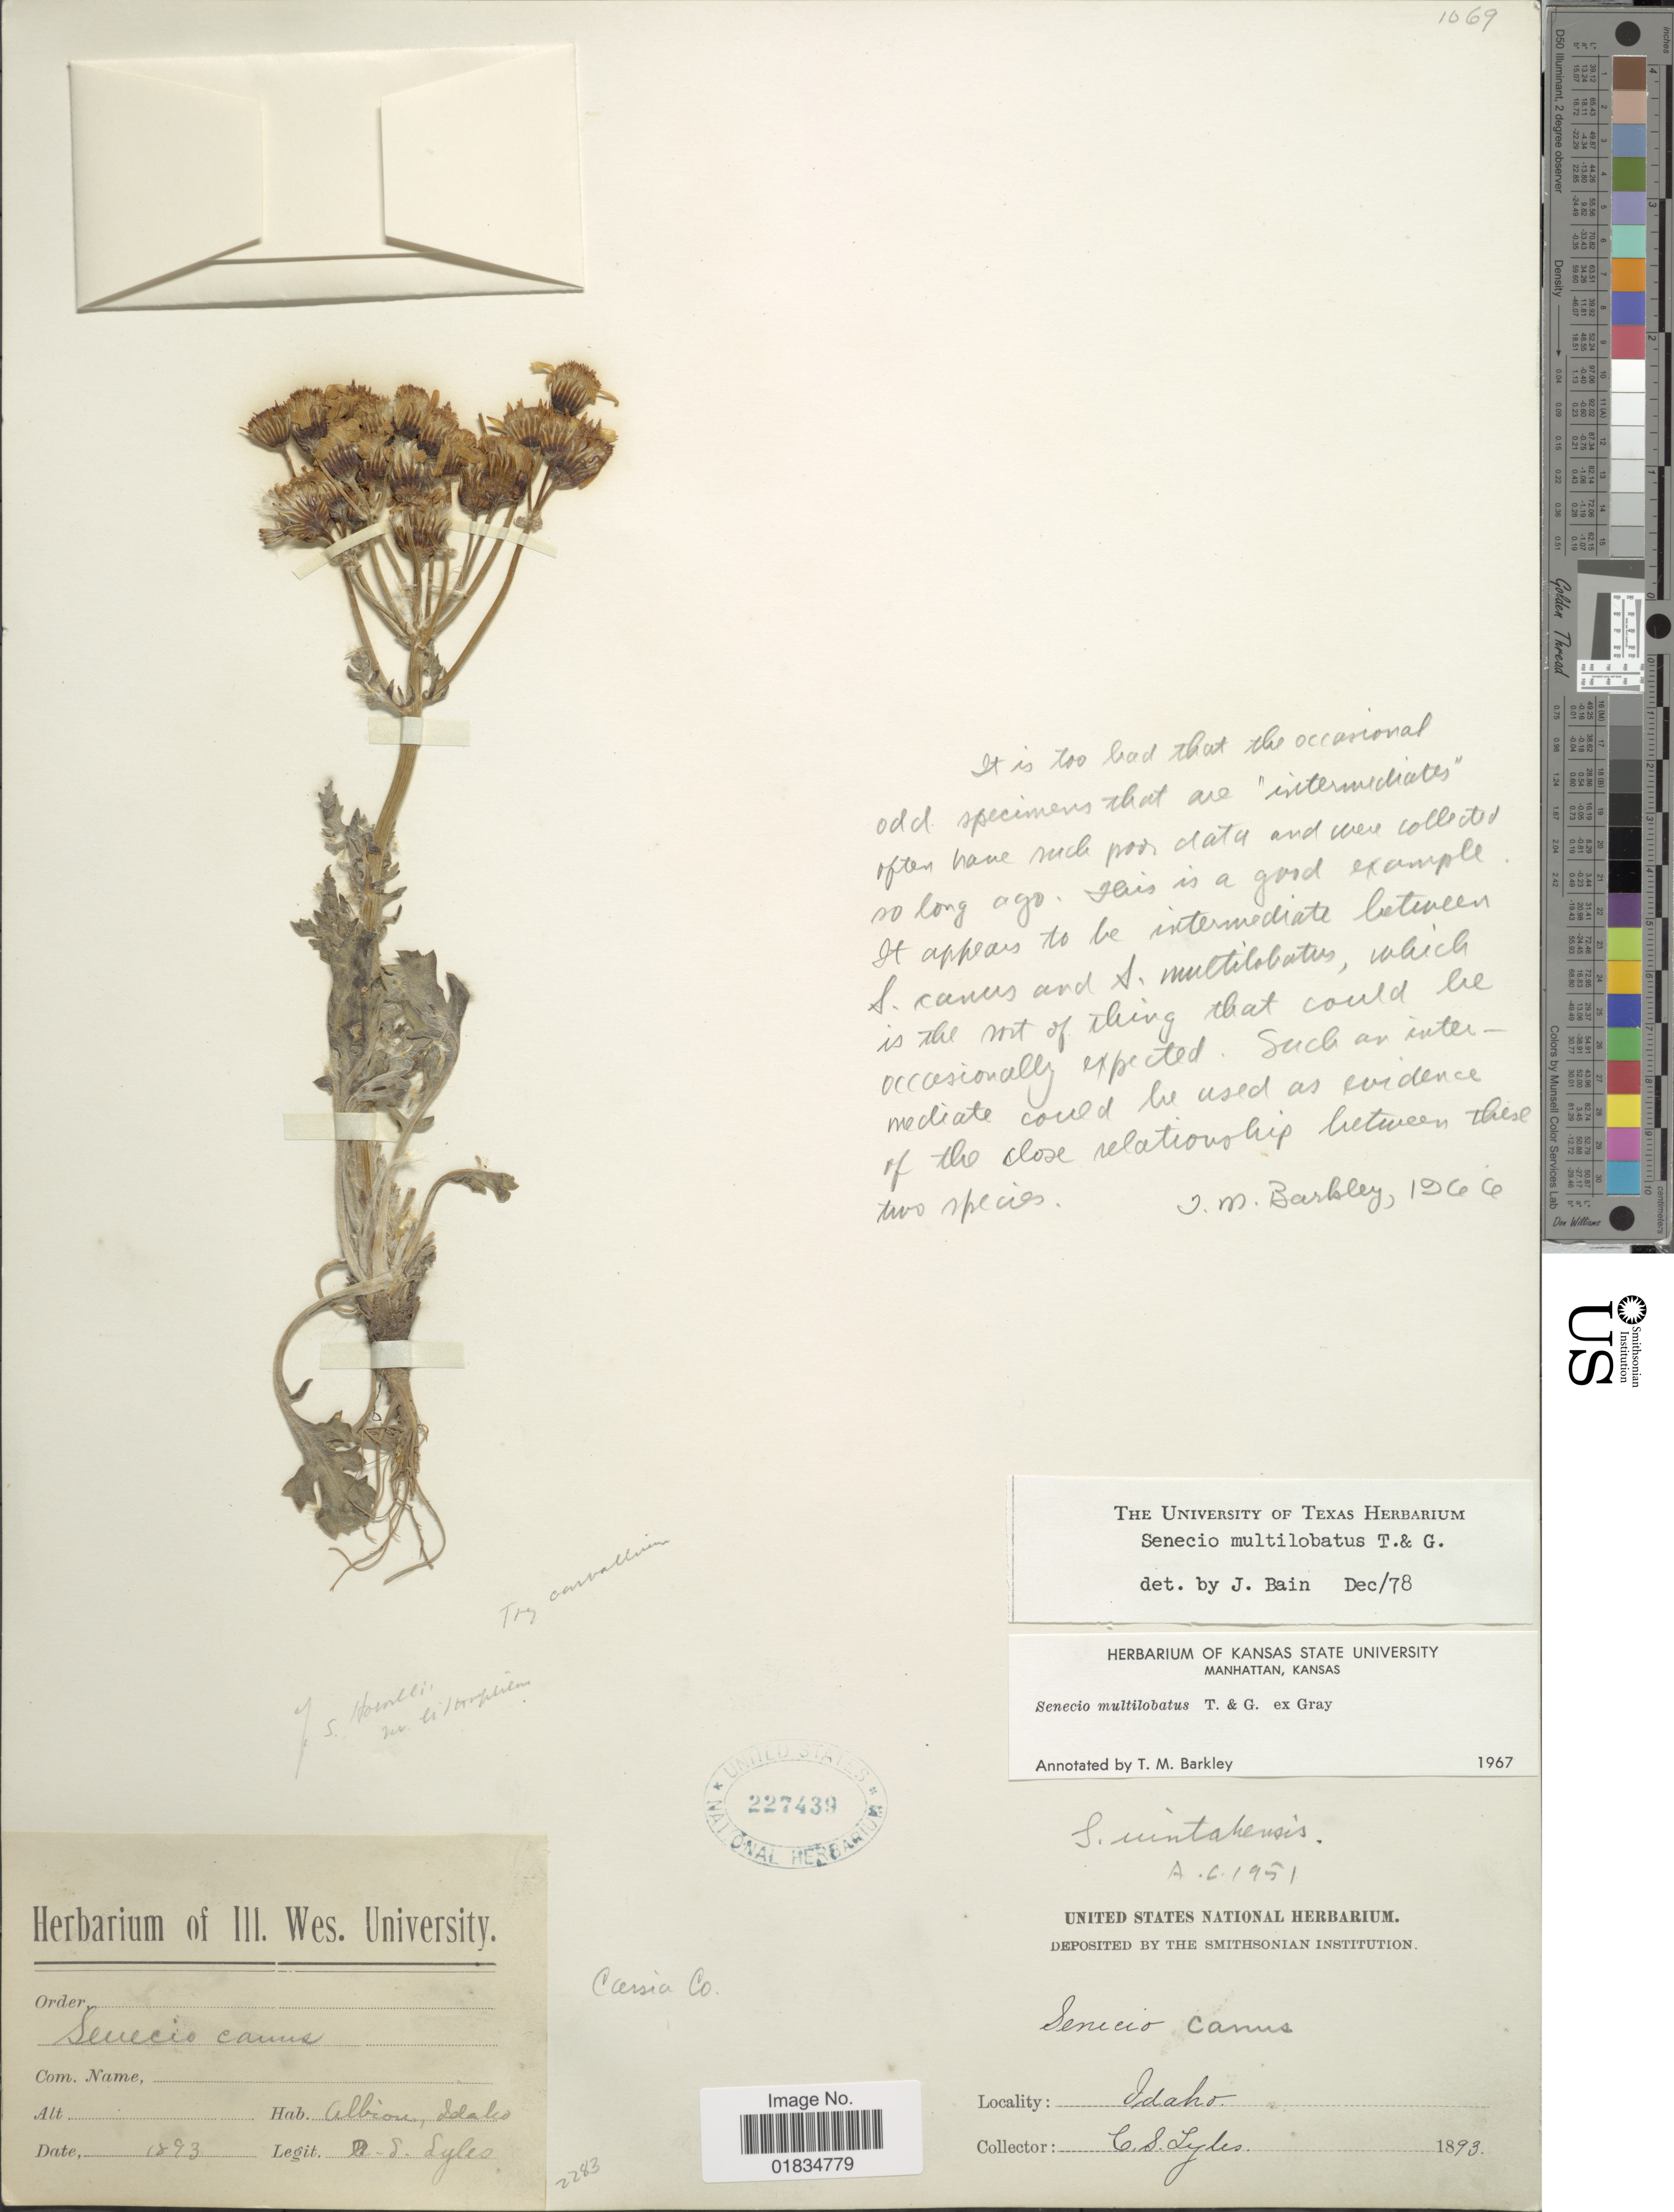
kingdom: Plantae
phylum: Tracheophyta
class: Magnoliopsida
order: Asterales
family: Asteraceae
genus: Senecio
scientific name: Senecio multicapitatus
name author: Greenm.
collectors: C. Lyles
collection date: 1893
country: United States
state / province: Idaho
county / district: Cassia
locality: Albion.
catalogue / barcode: US 227439